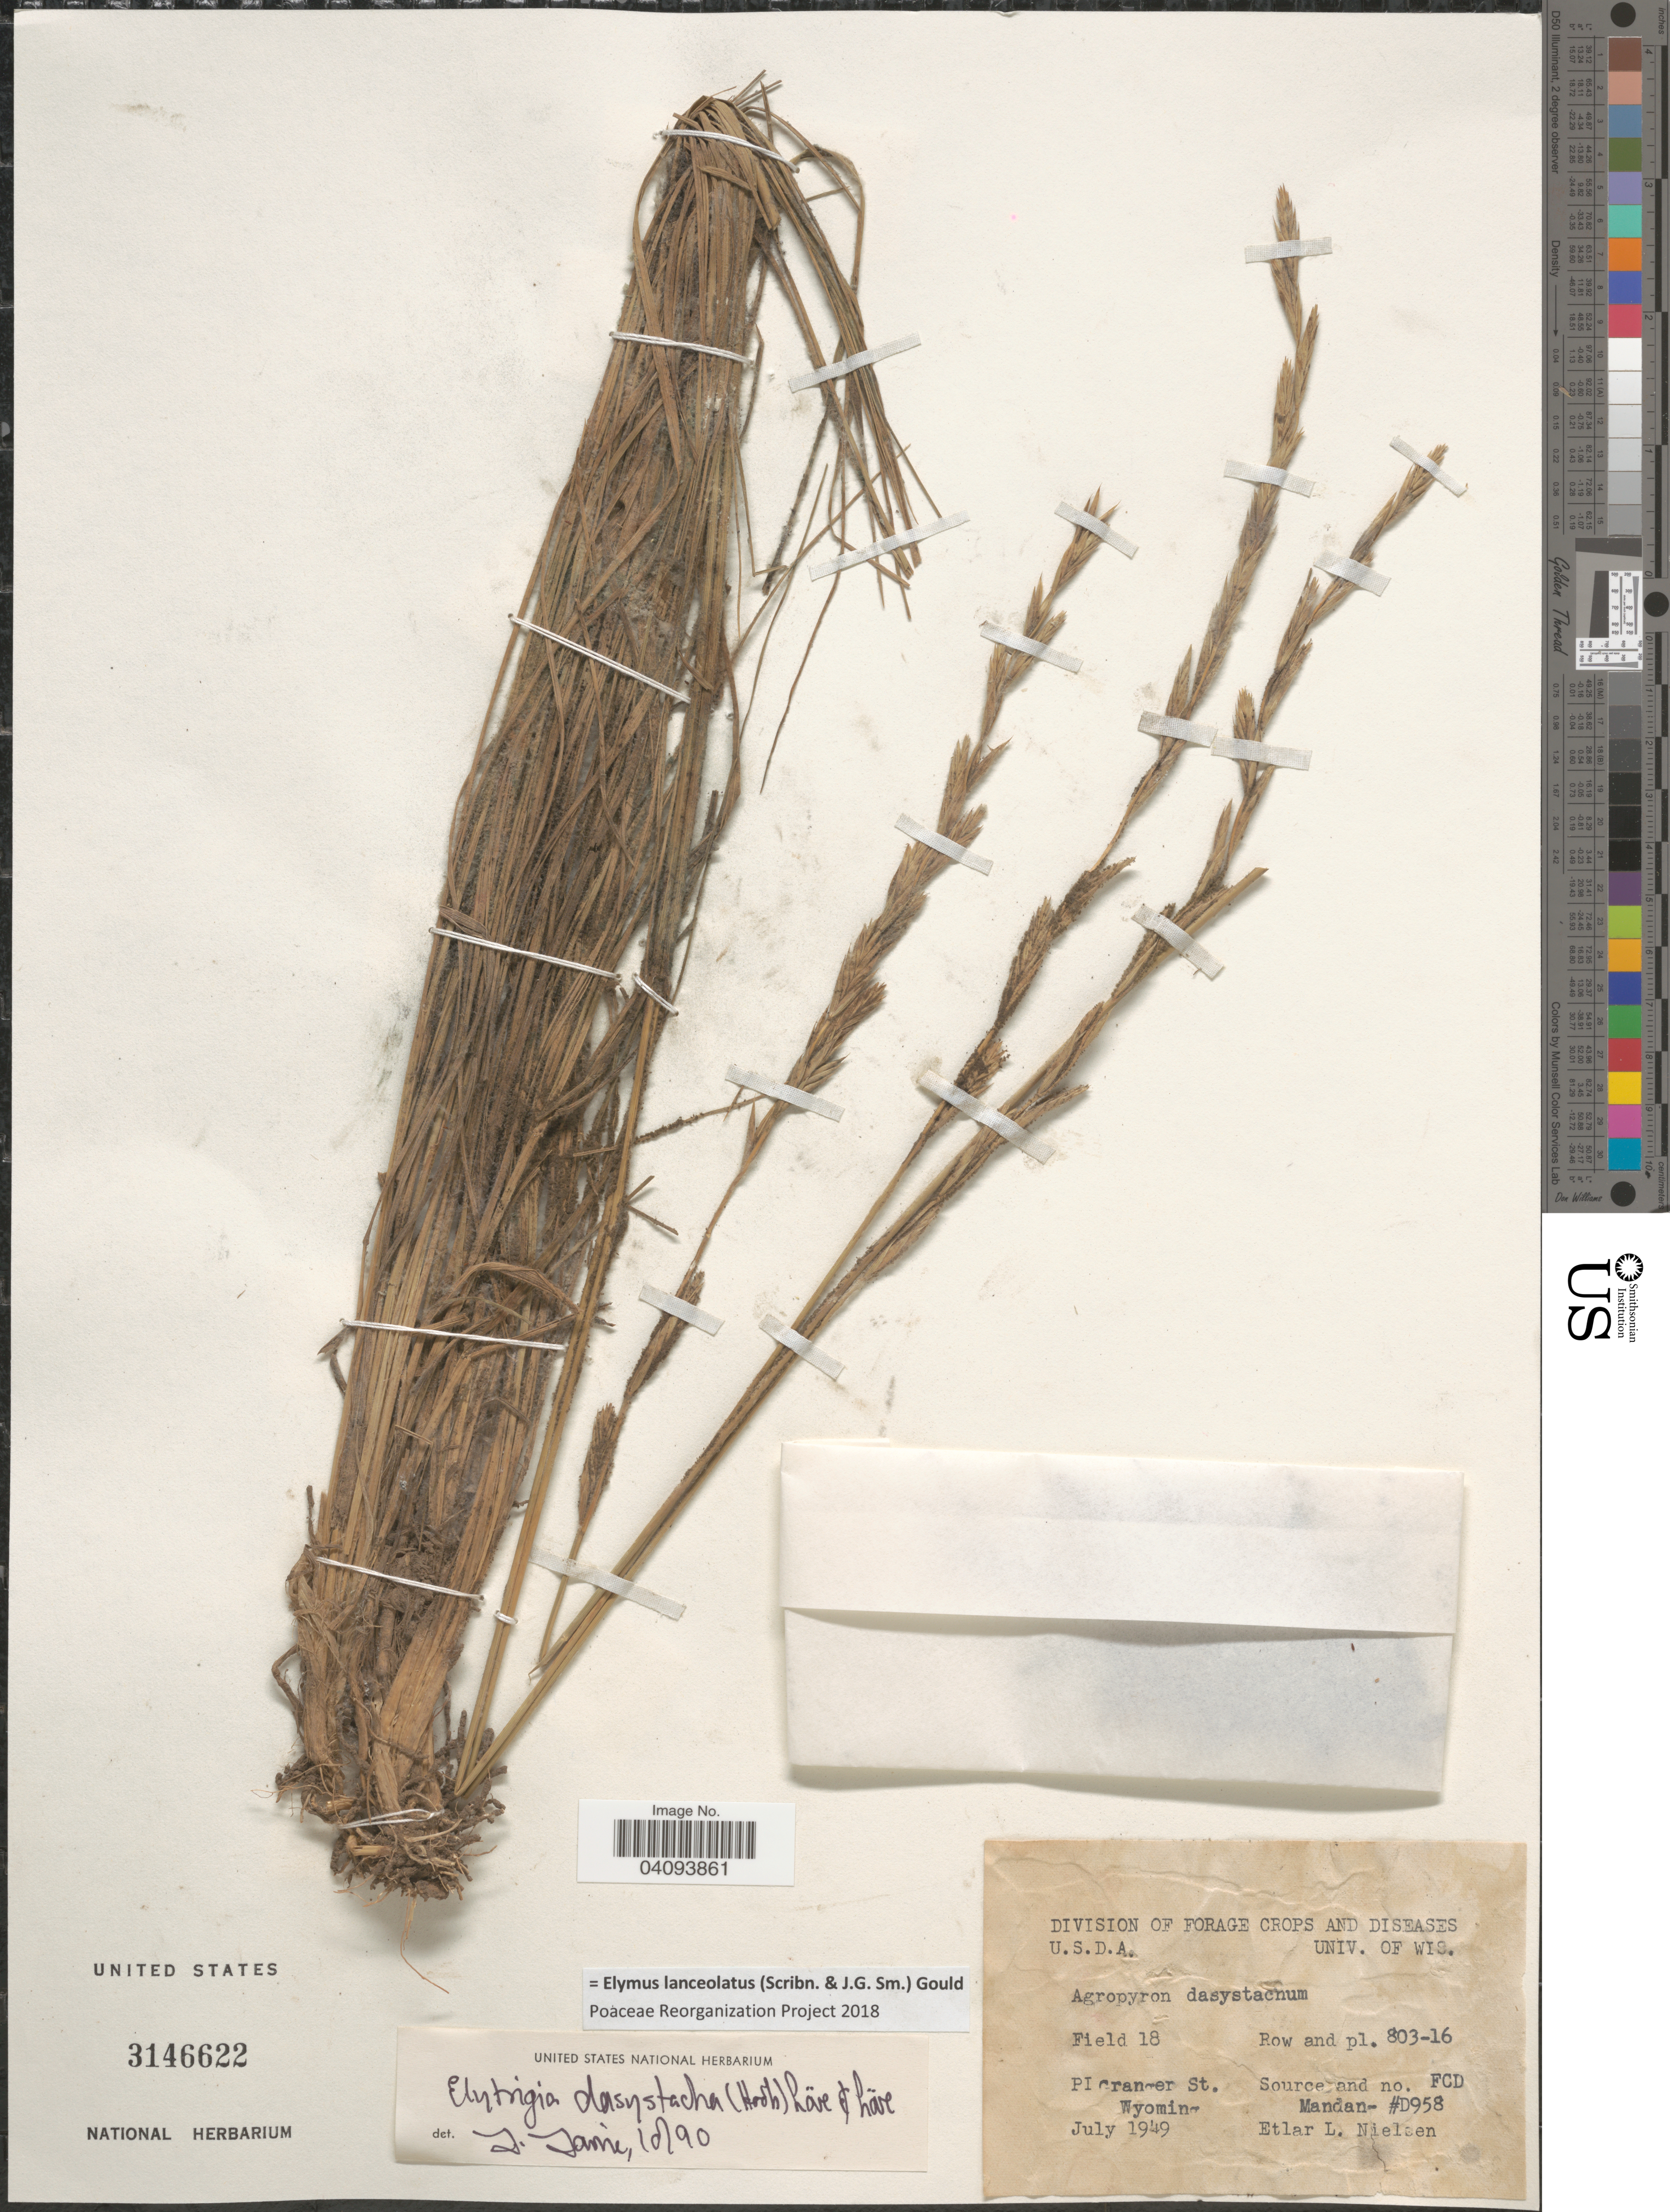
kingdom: Plantae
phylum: Tracheophyta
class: Liliopsida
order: Poales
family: Poaceae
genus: Elymus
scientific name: Elymus lanceolatus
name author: (Scribn. & J.G. Sm.) Gould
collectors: E. L. Nielsen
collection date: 1949-07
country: United States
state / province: Wyoming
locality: Field 18 Row and pl. 803-16. PI Granger St.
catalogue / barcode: US 3146622